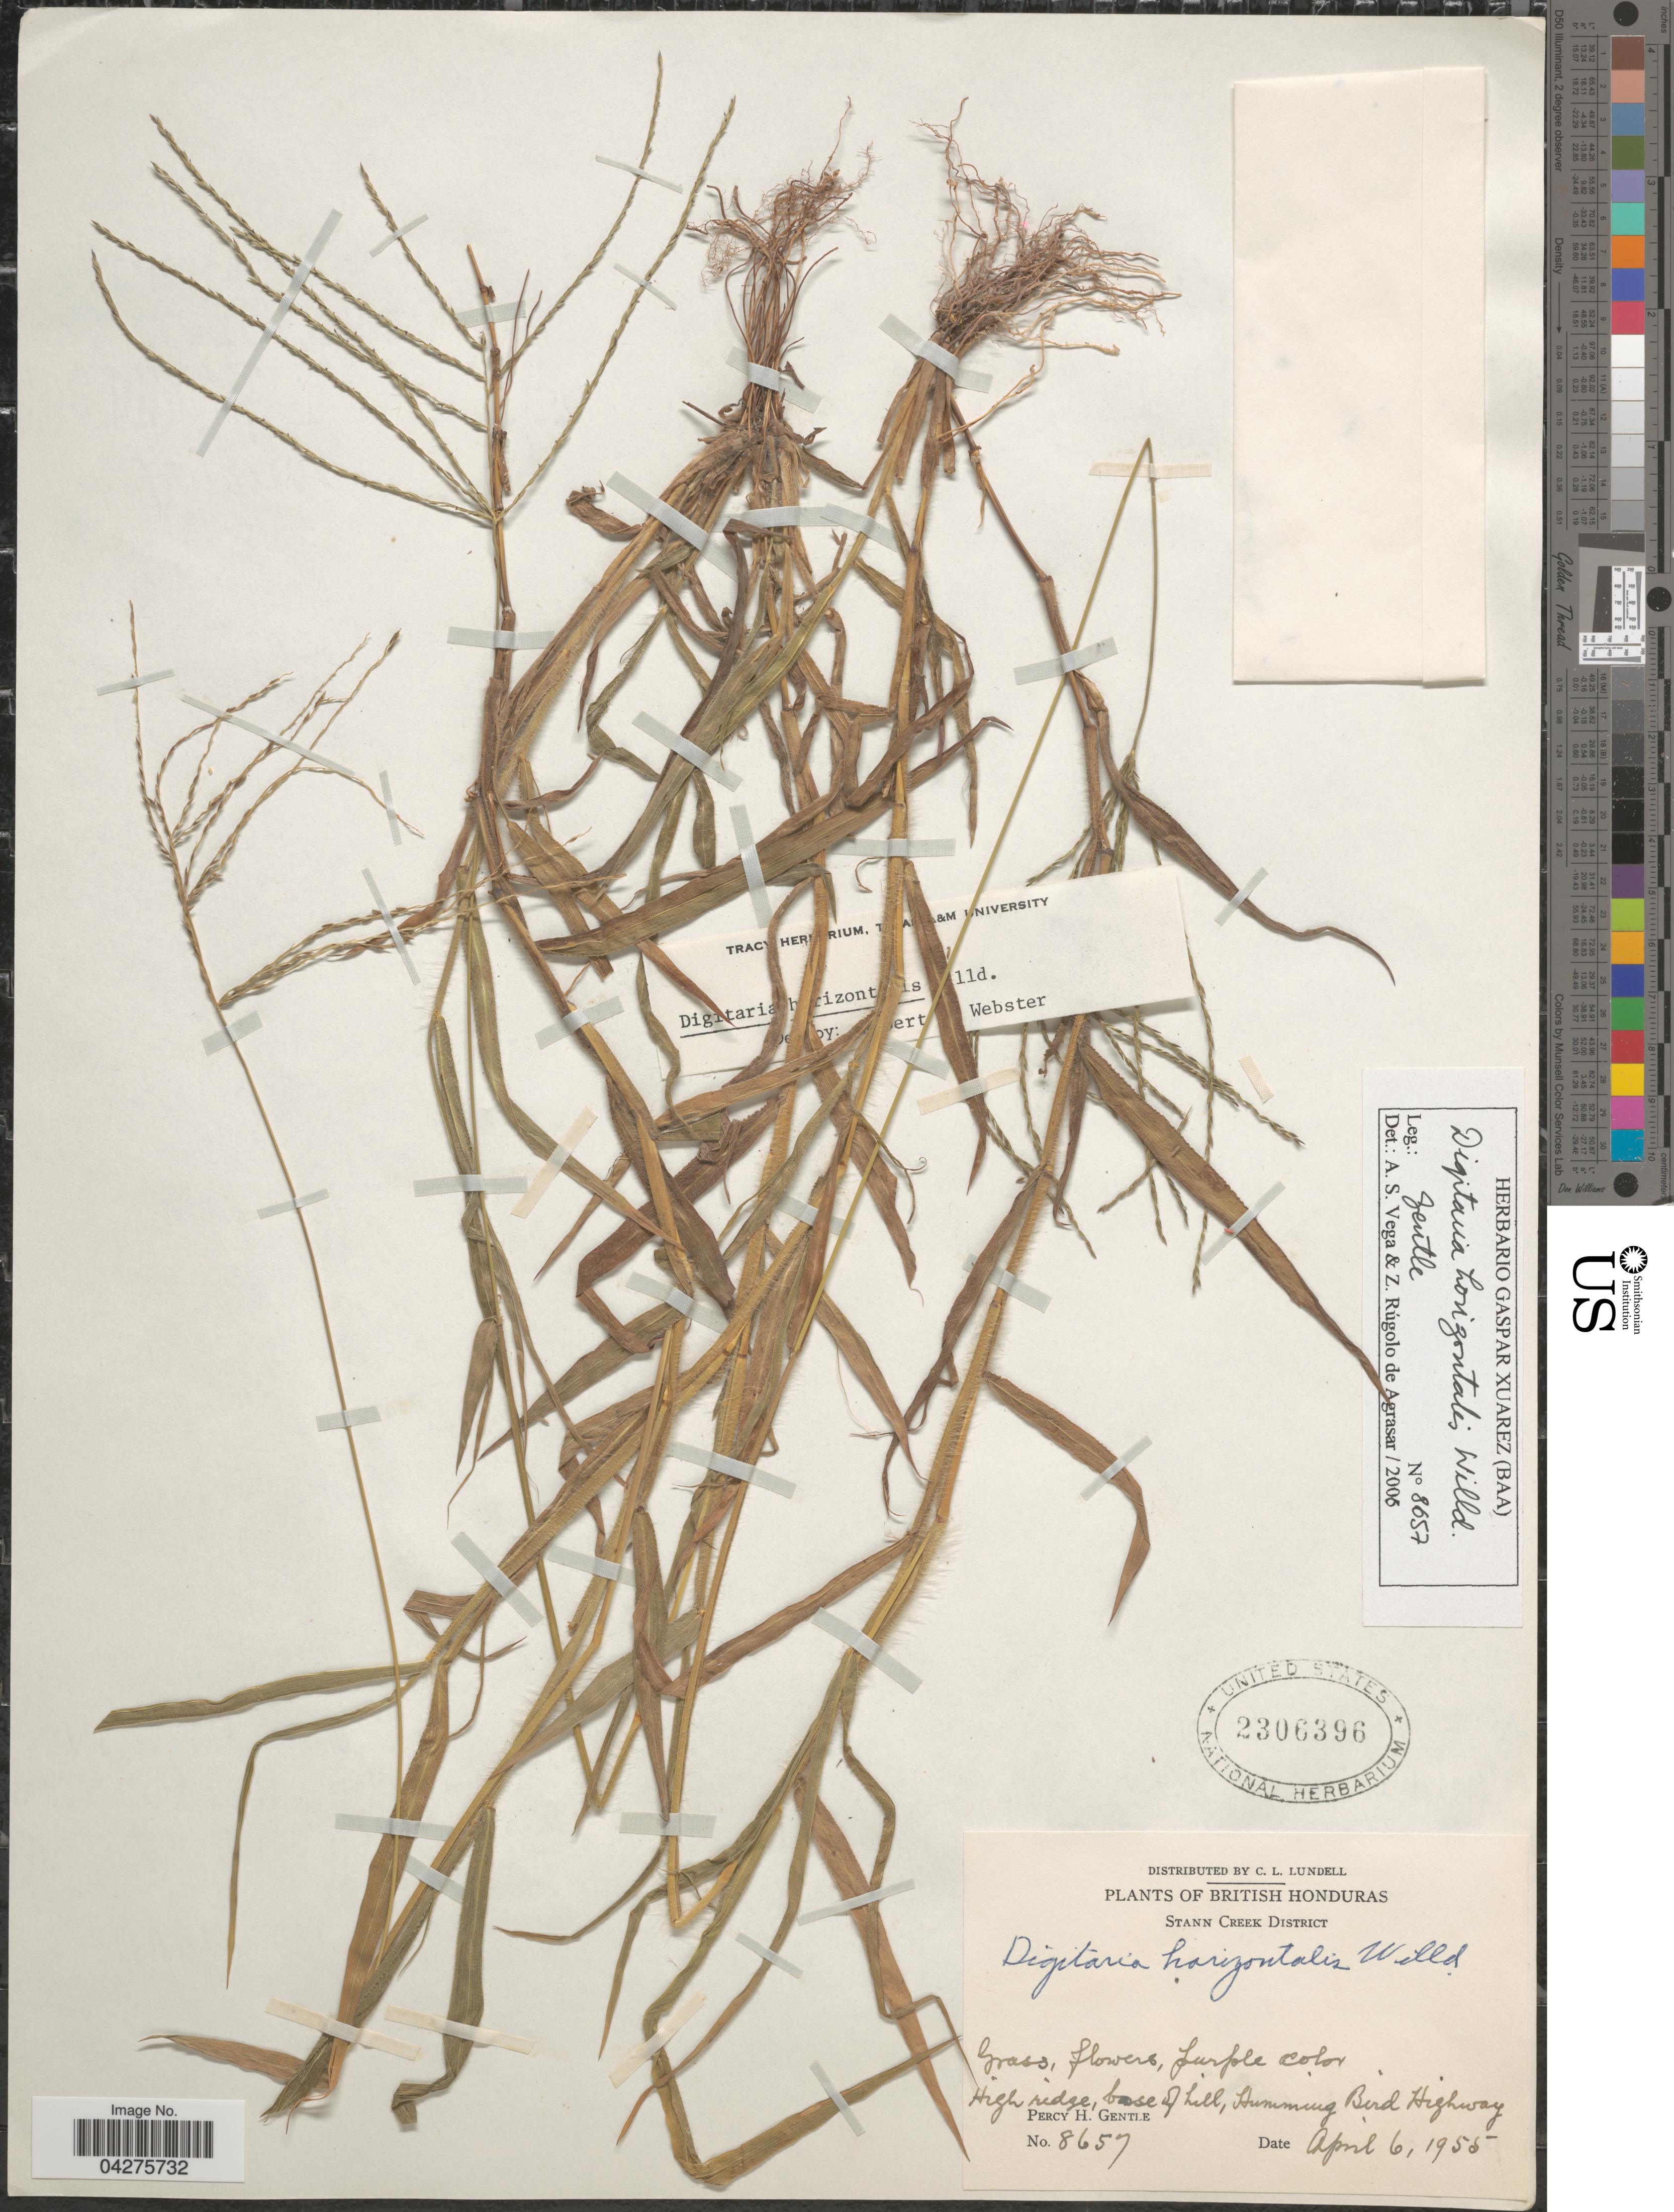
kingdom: Plantae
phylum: Tracheophyta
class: Liliopsida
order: Poales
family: Poaceae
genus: Digitaria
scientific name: Digitaria horizontalis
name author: Willd.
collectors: P. H. Gentle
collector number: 8657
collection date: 1955-04-06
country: Belize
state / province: Stann Creek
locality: British Honduras. Stann Creek District. High ridge, base of hill, Humming Bird Highway.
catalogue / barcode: US 2306396